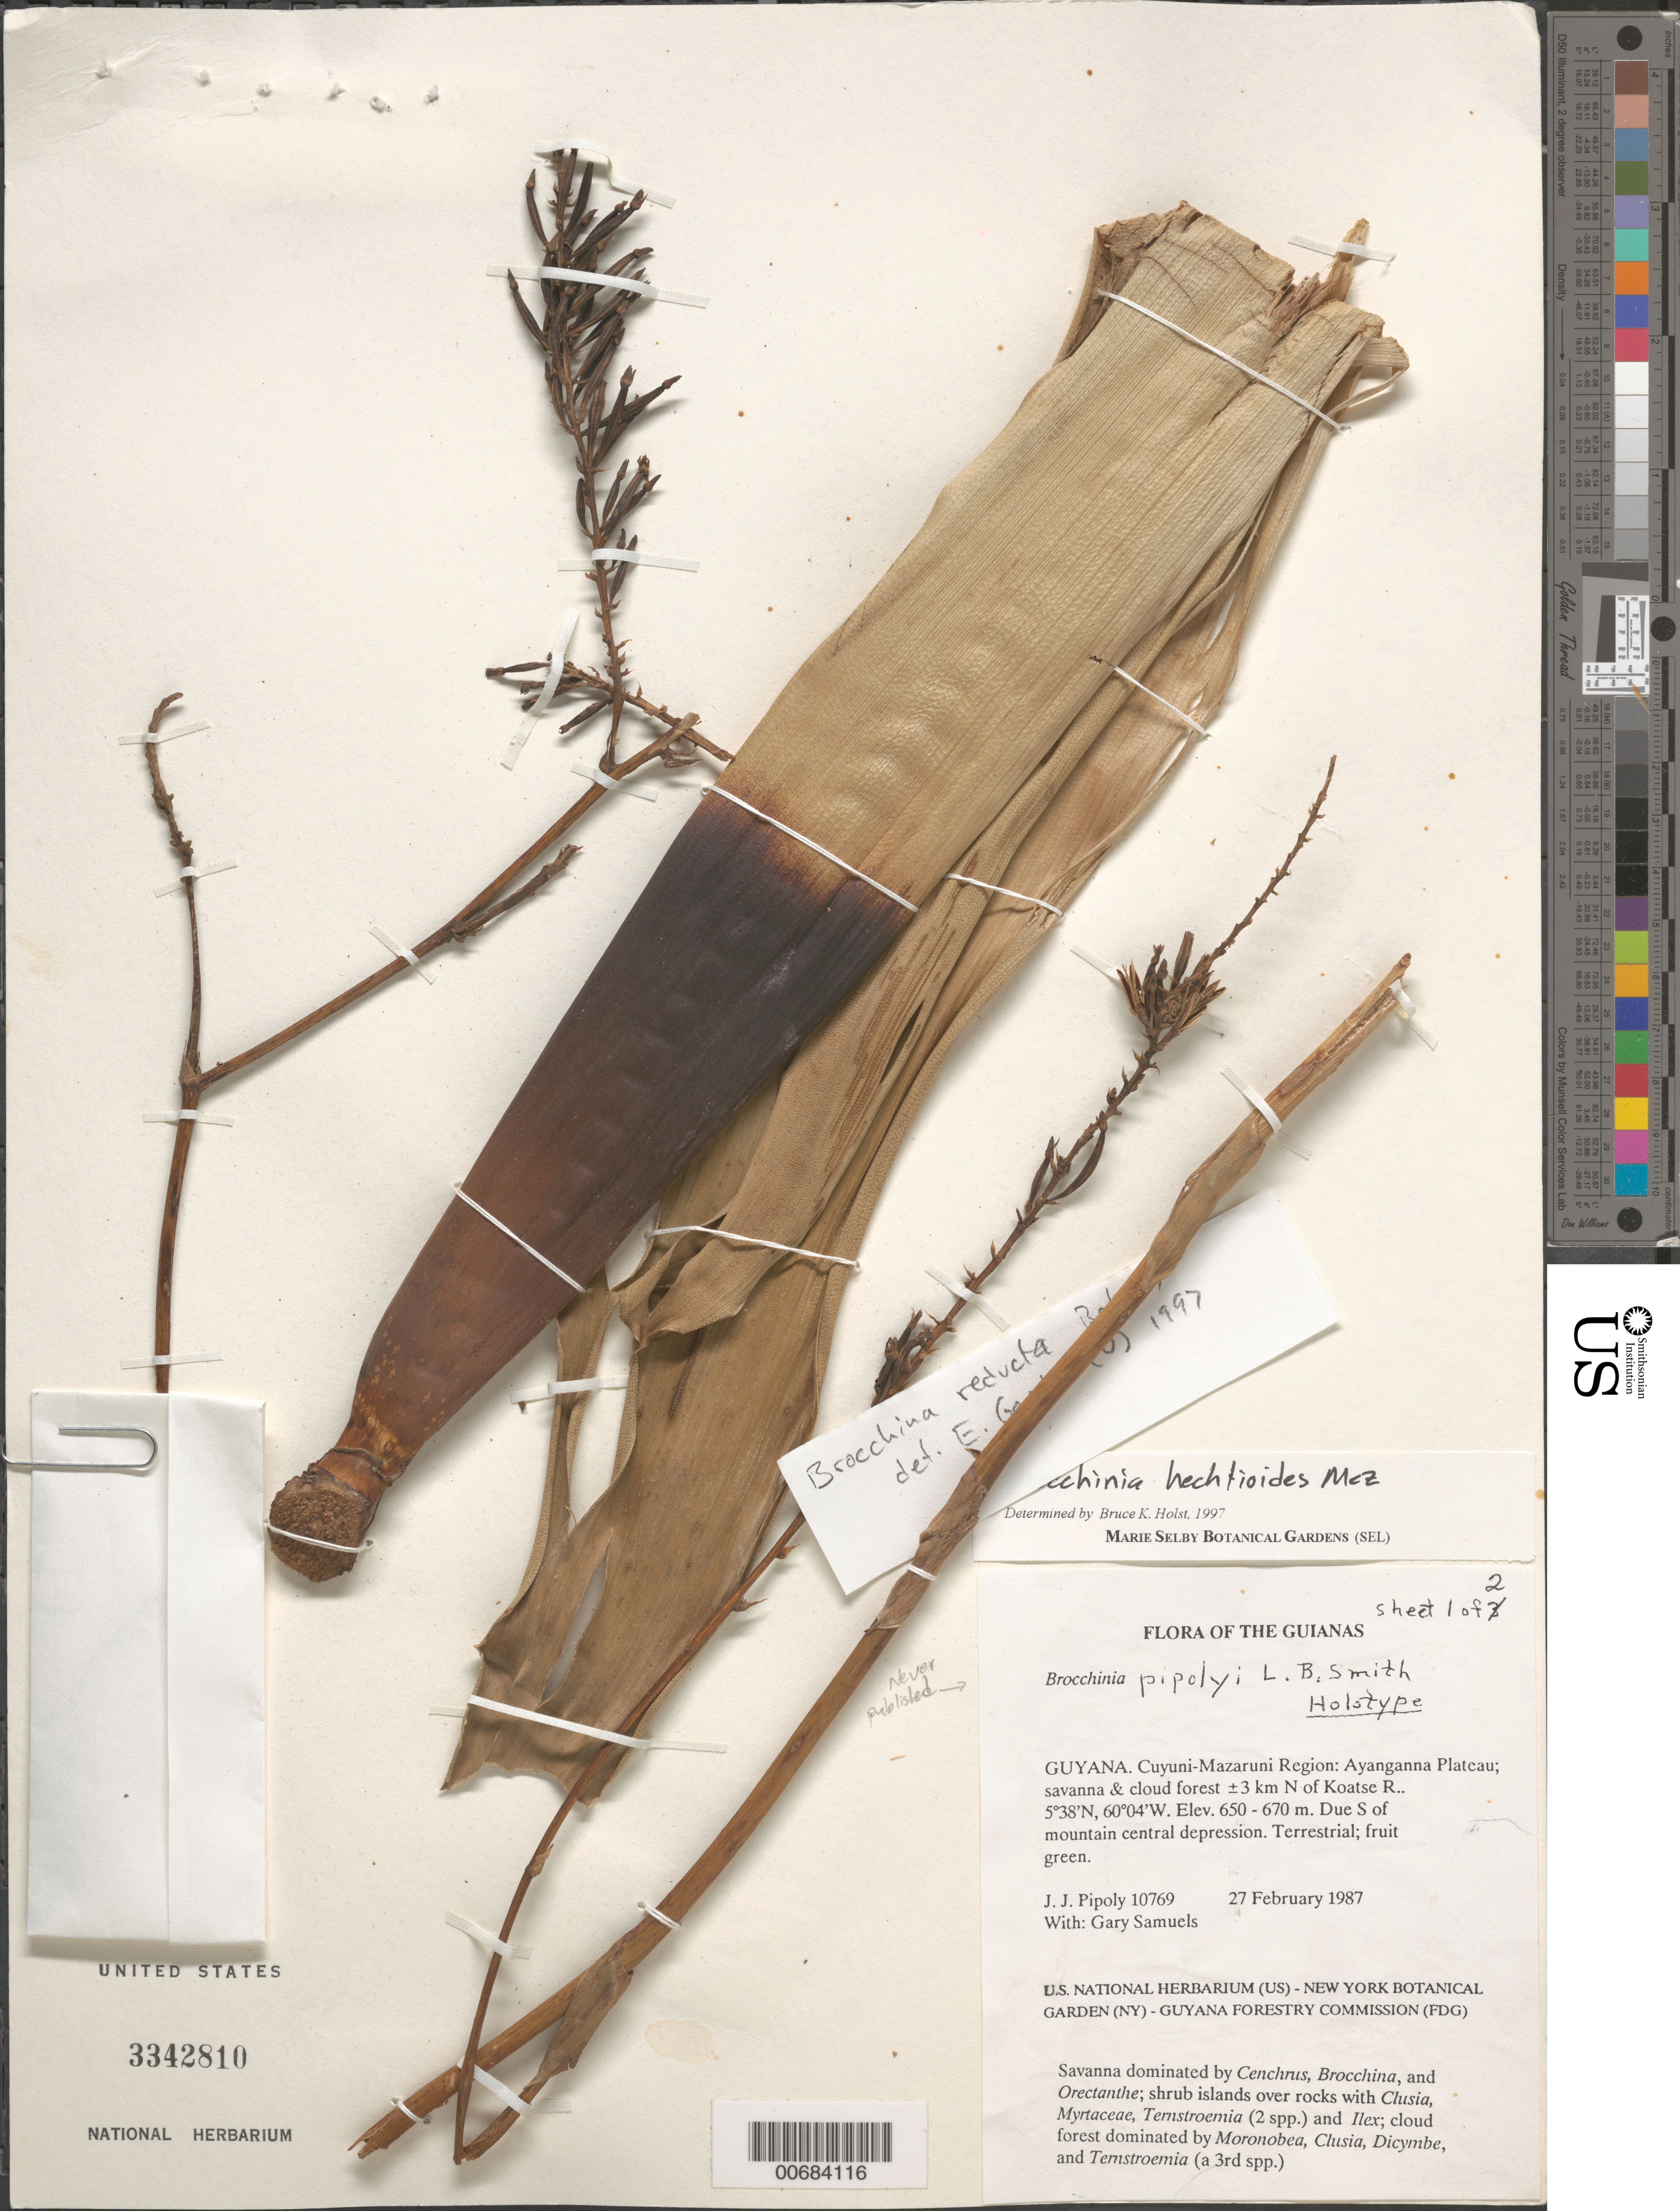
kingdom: Plantae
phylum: Tracheophyta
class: Liliopsida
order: Poales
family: Bromeliaceae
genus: Brocchinia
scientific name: Brocchinia reducta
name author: Baker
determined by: Gouda, E. J.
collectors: J. J. Pipoly & G. Bacchus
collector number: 10769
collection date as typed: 27 February 1987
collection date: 1987-02-27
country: Guyana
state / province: Cuyuni-Mazaruni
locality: Ayanganna Plateau; ±3 km N of Koatse R, due S of mountain central depression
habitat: Savanna and cloud forest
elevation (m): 650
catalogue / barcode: US 3342810